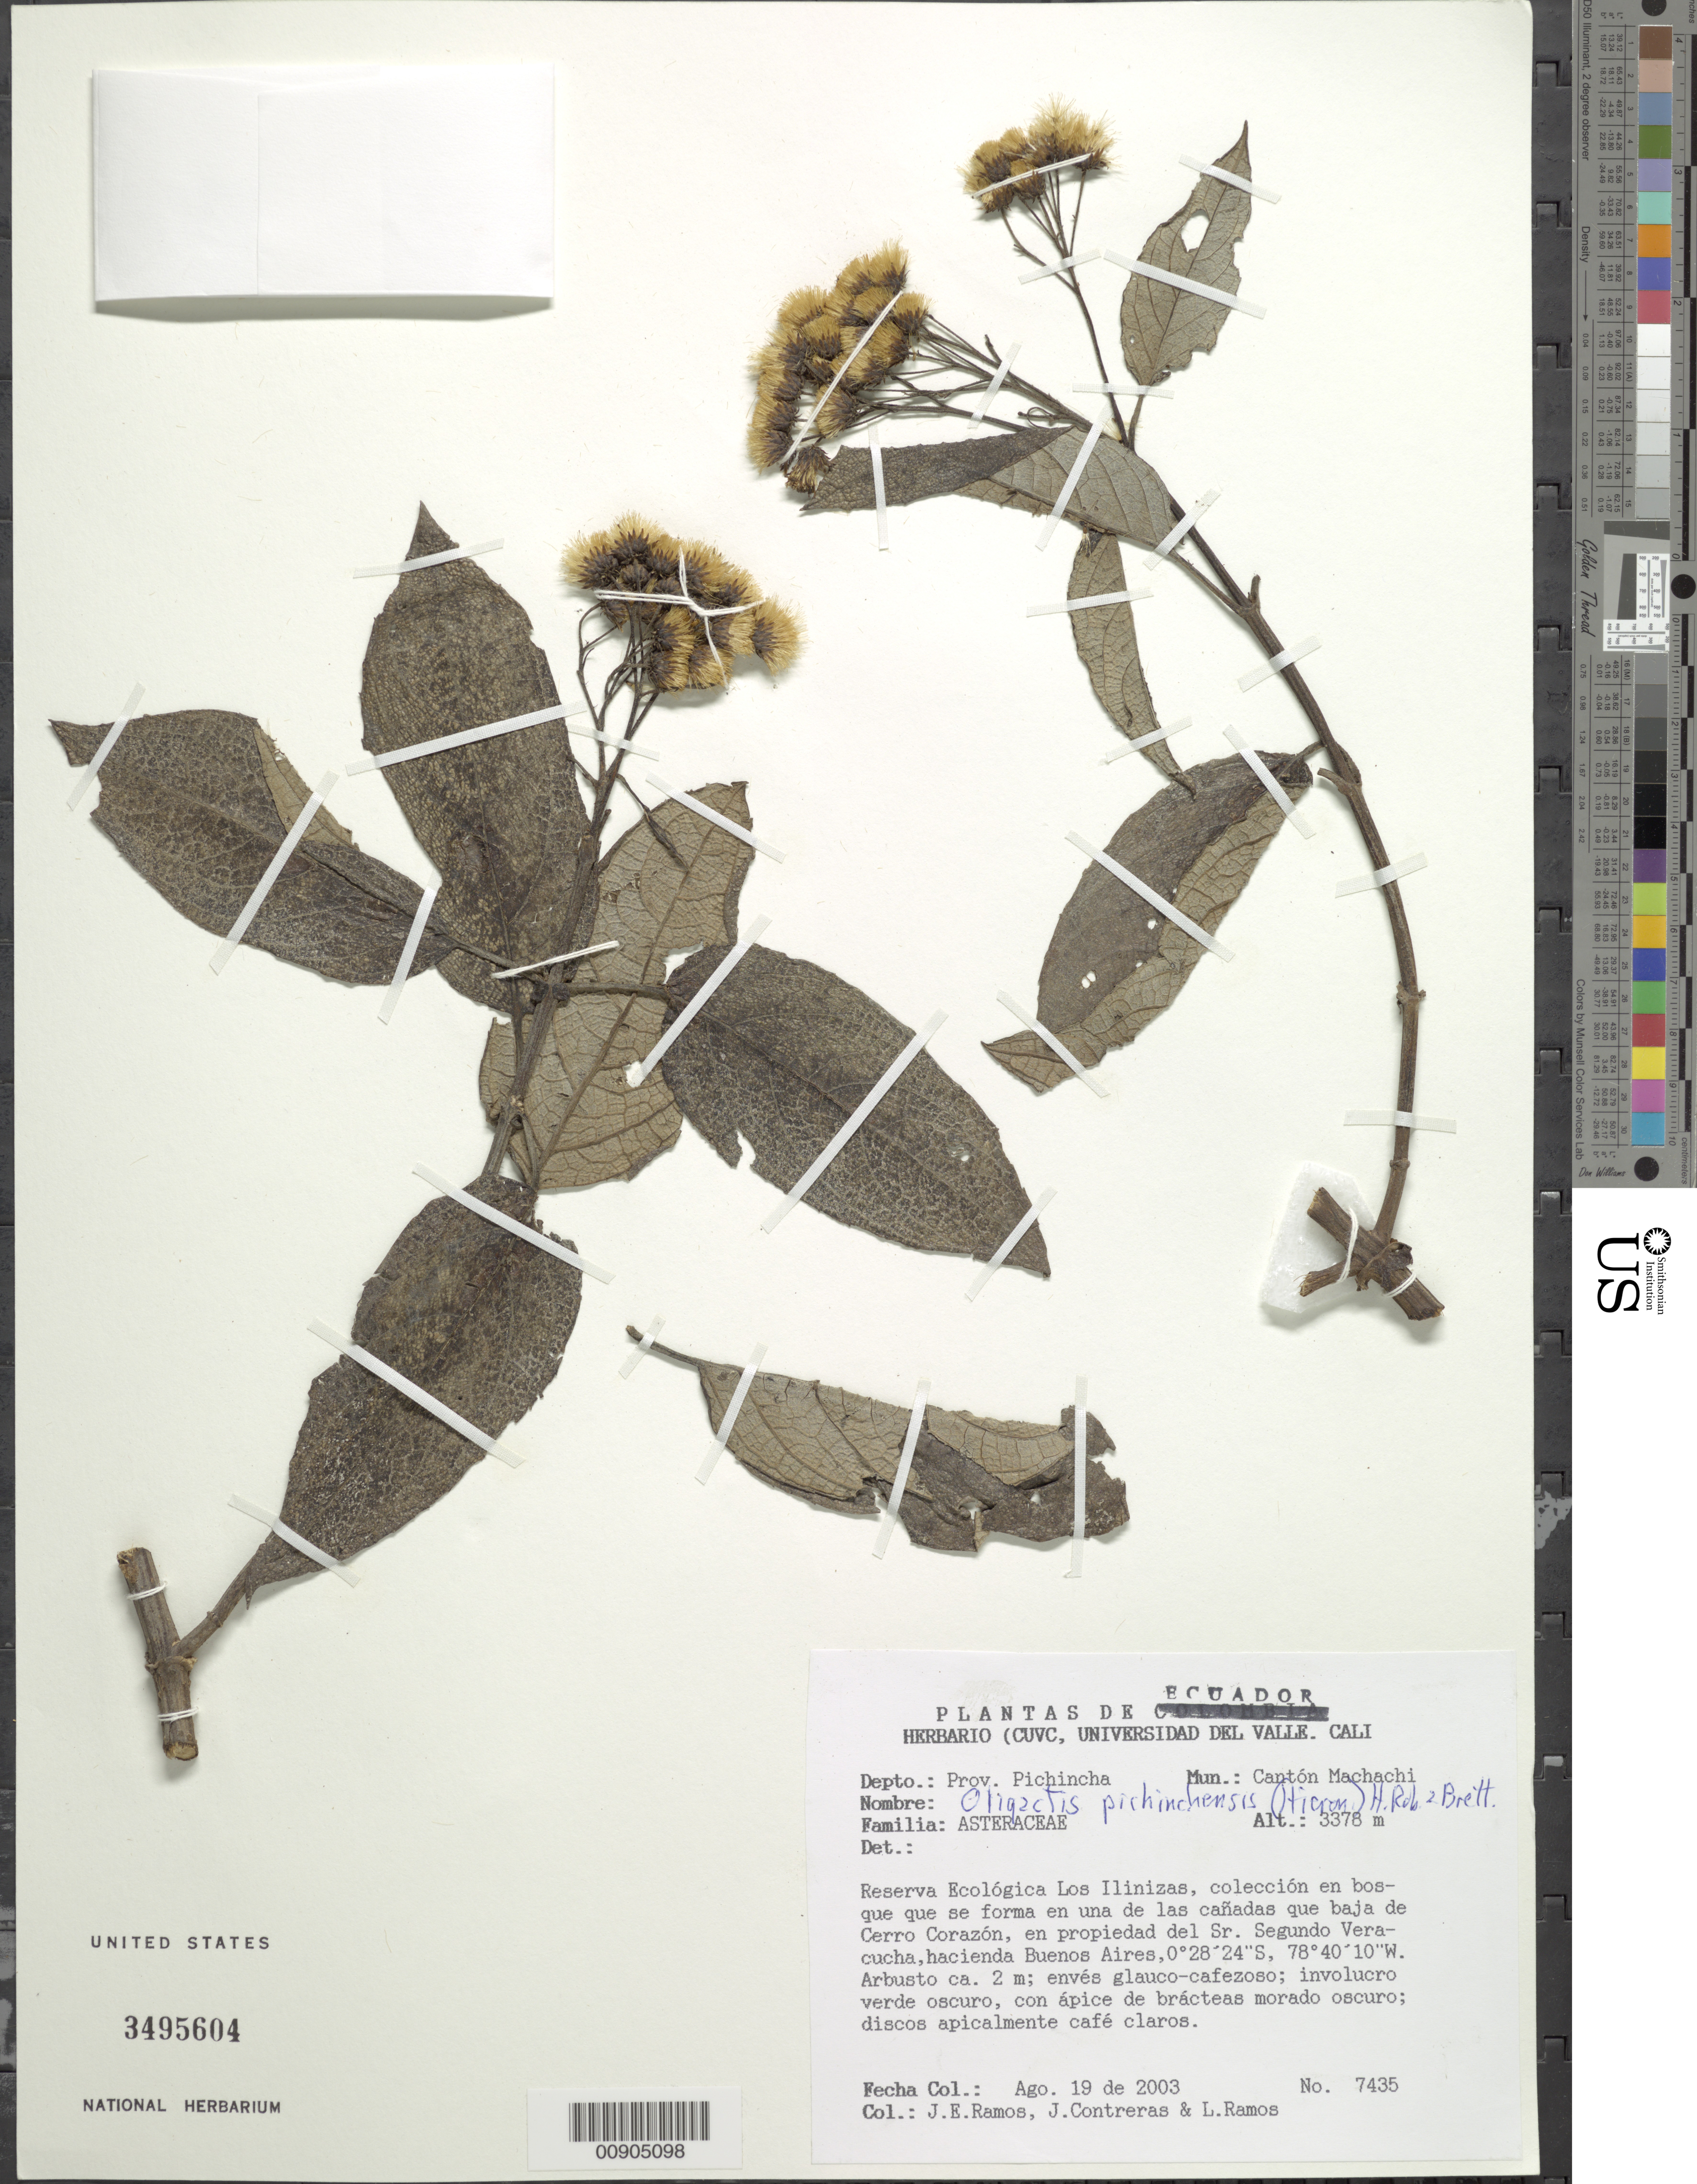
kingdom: Plantae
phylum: Tracheophyta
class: Magnoliopsida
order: Asterales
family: Asteraceae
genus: Sampera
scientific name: Sampera pichinichensis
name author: (Hieron.) V.A. Funk & H. Rob.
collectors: J. Ramos, J. Contreras & L. Ramos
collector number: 7435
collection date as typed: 19 August 2003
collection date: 2003-08-19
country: Ecuador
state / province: Pichincha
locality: Cantón Machachi, Reserva Ecológica Los Llinizas, Cerro Corazón, en propiedad del Sr. Segundo Veracucha, hacienda Buenos Aires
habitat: Bosque que se forma en una de las cañadas que baja de cerro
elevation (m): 3378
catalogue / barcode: US 3495604